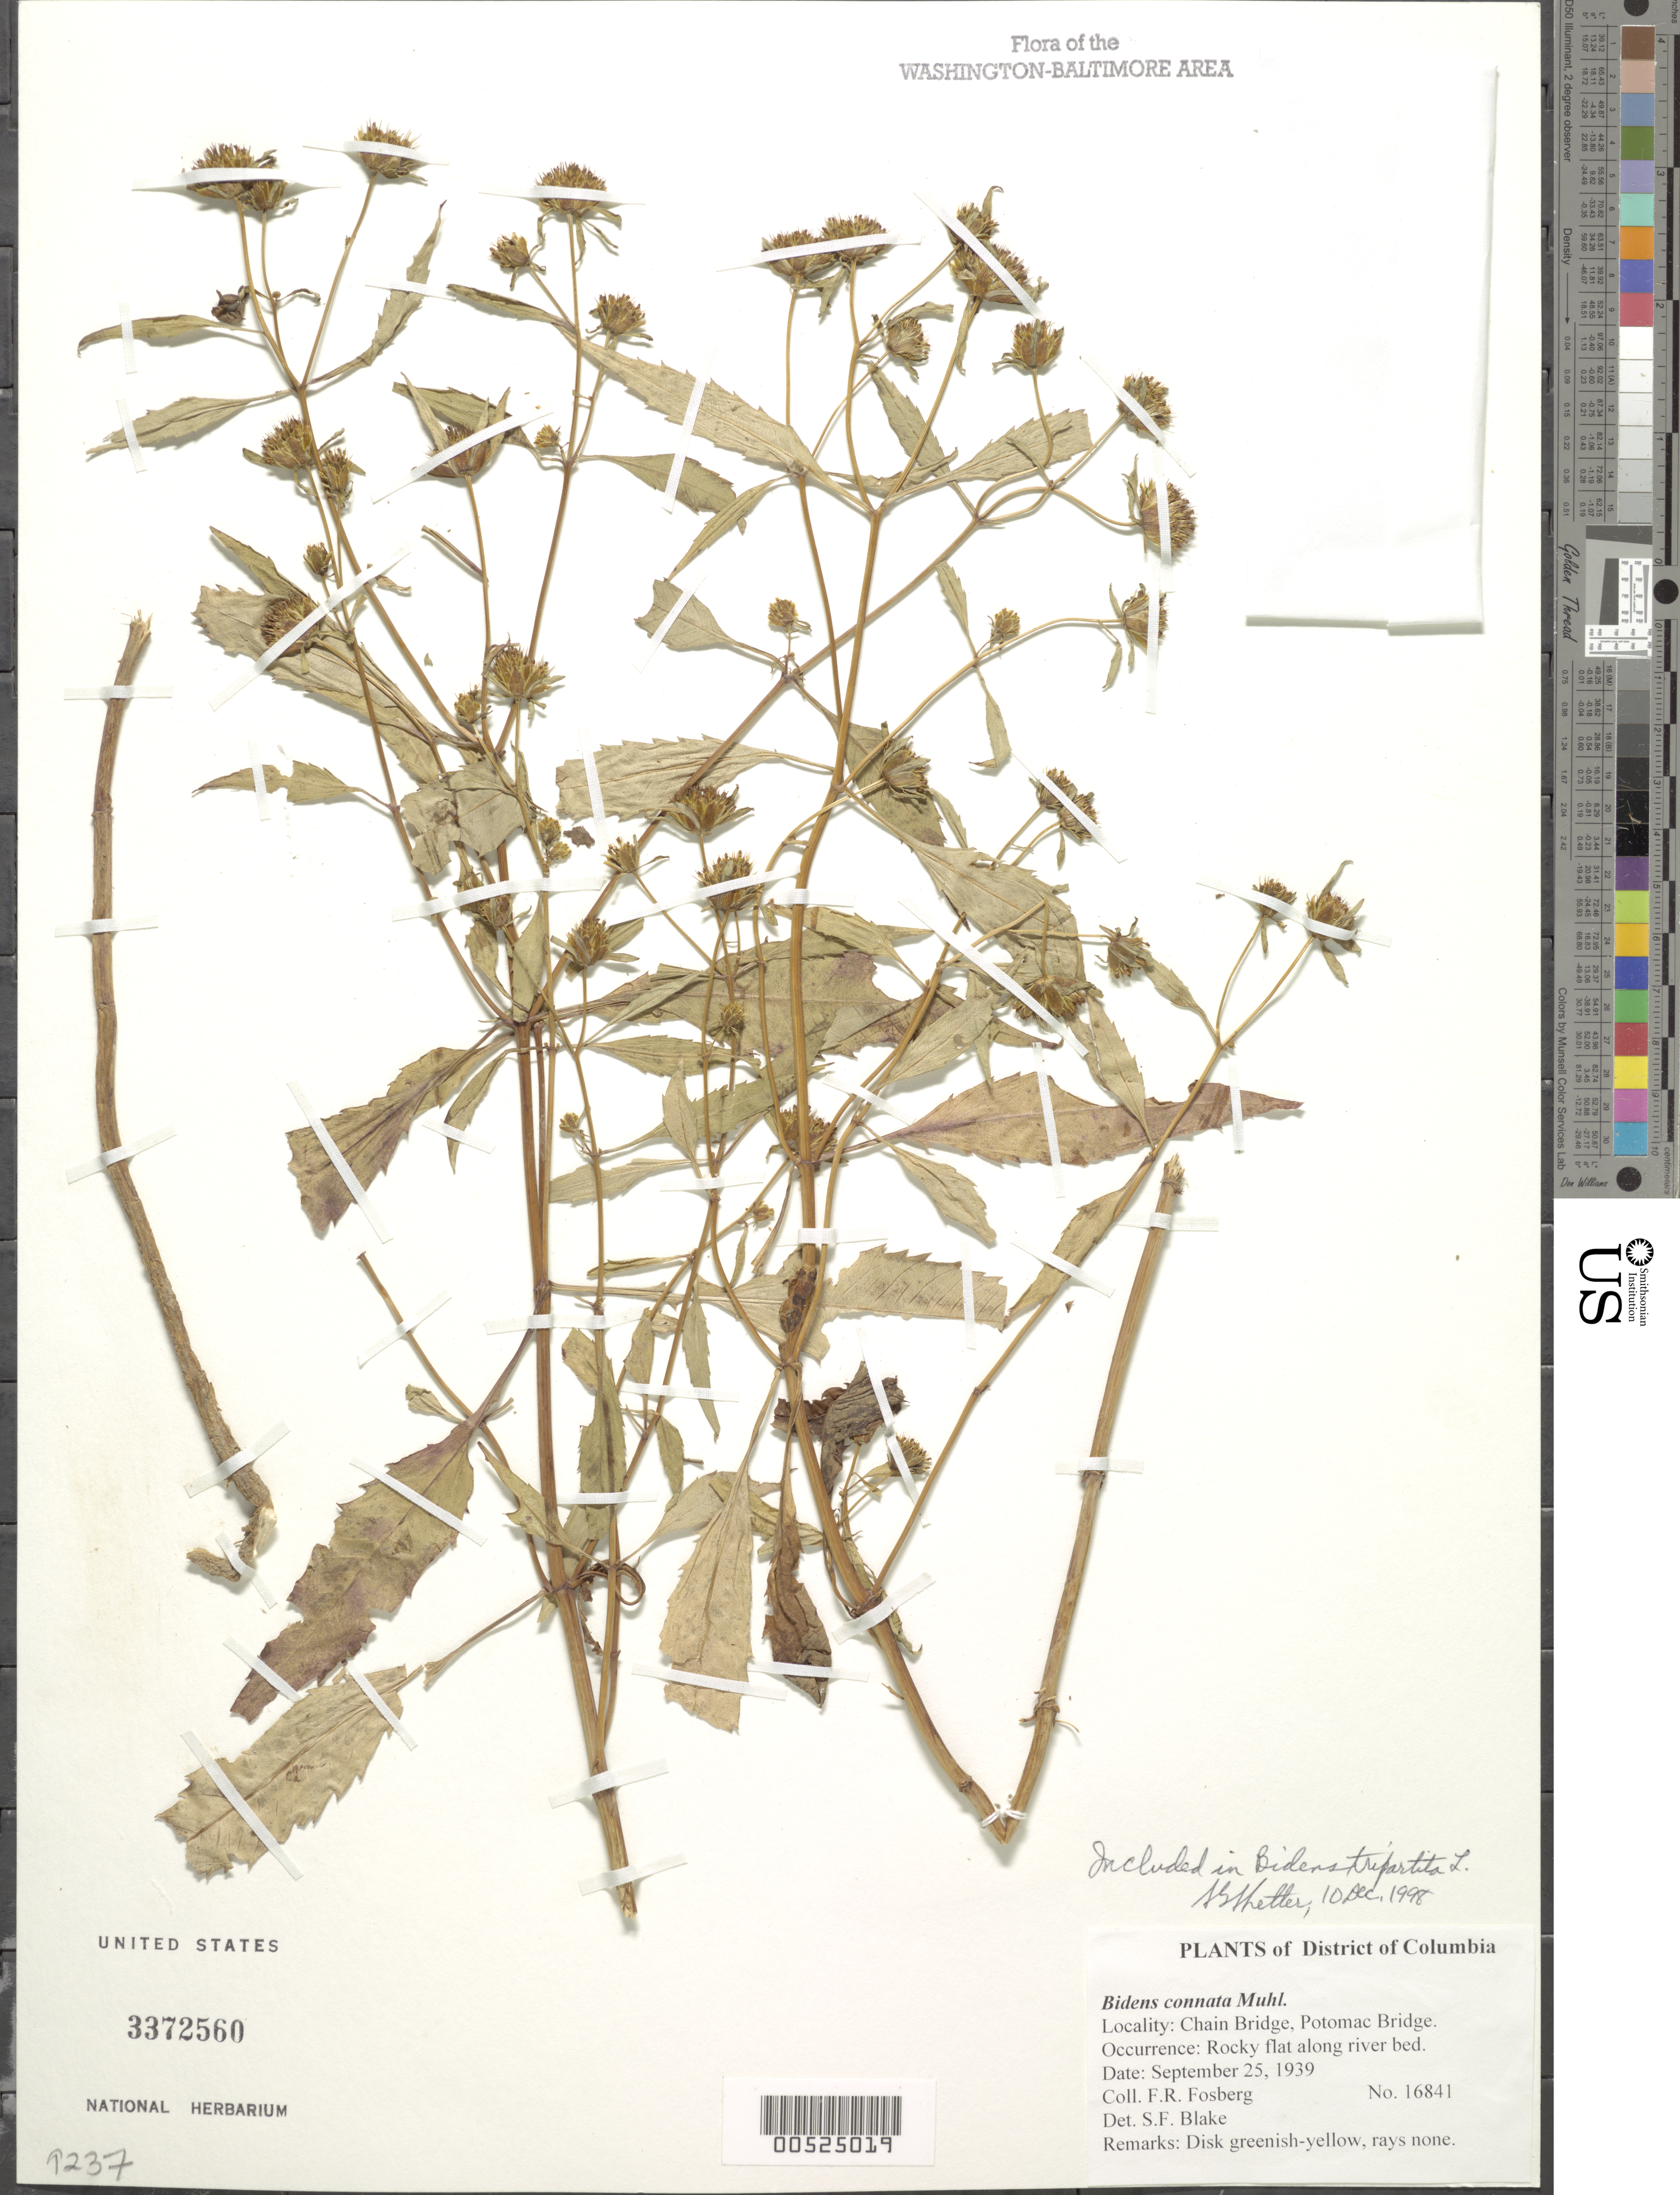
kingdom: Plantae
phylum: Tracheophyta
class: Magnoliopsida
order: Asterales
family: Asteraceae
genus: Bidens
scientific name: Bidens tripartita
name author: L.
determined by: Shetler, Stanwyn G., (US), NMNH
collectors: F. R. Fosberg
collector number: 16841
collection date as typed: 25 Sep 1939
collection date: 1939-09-25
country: United States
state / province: District of Columbia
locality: Chain Bridge, Potomac Bridge.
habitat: Rocky flat along river bed.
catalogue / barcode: US 3372560